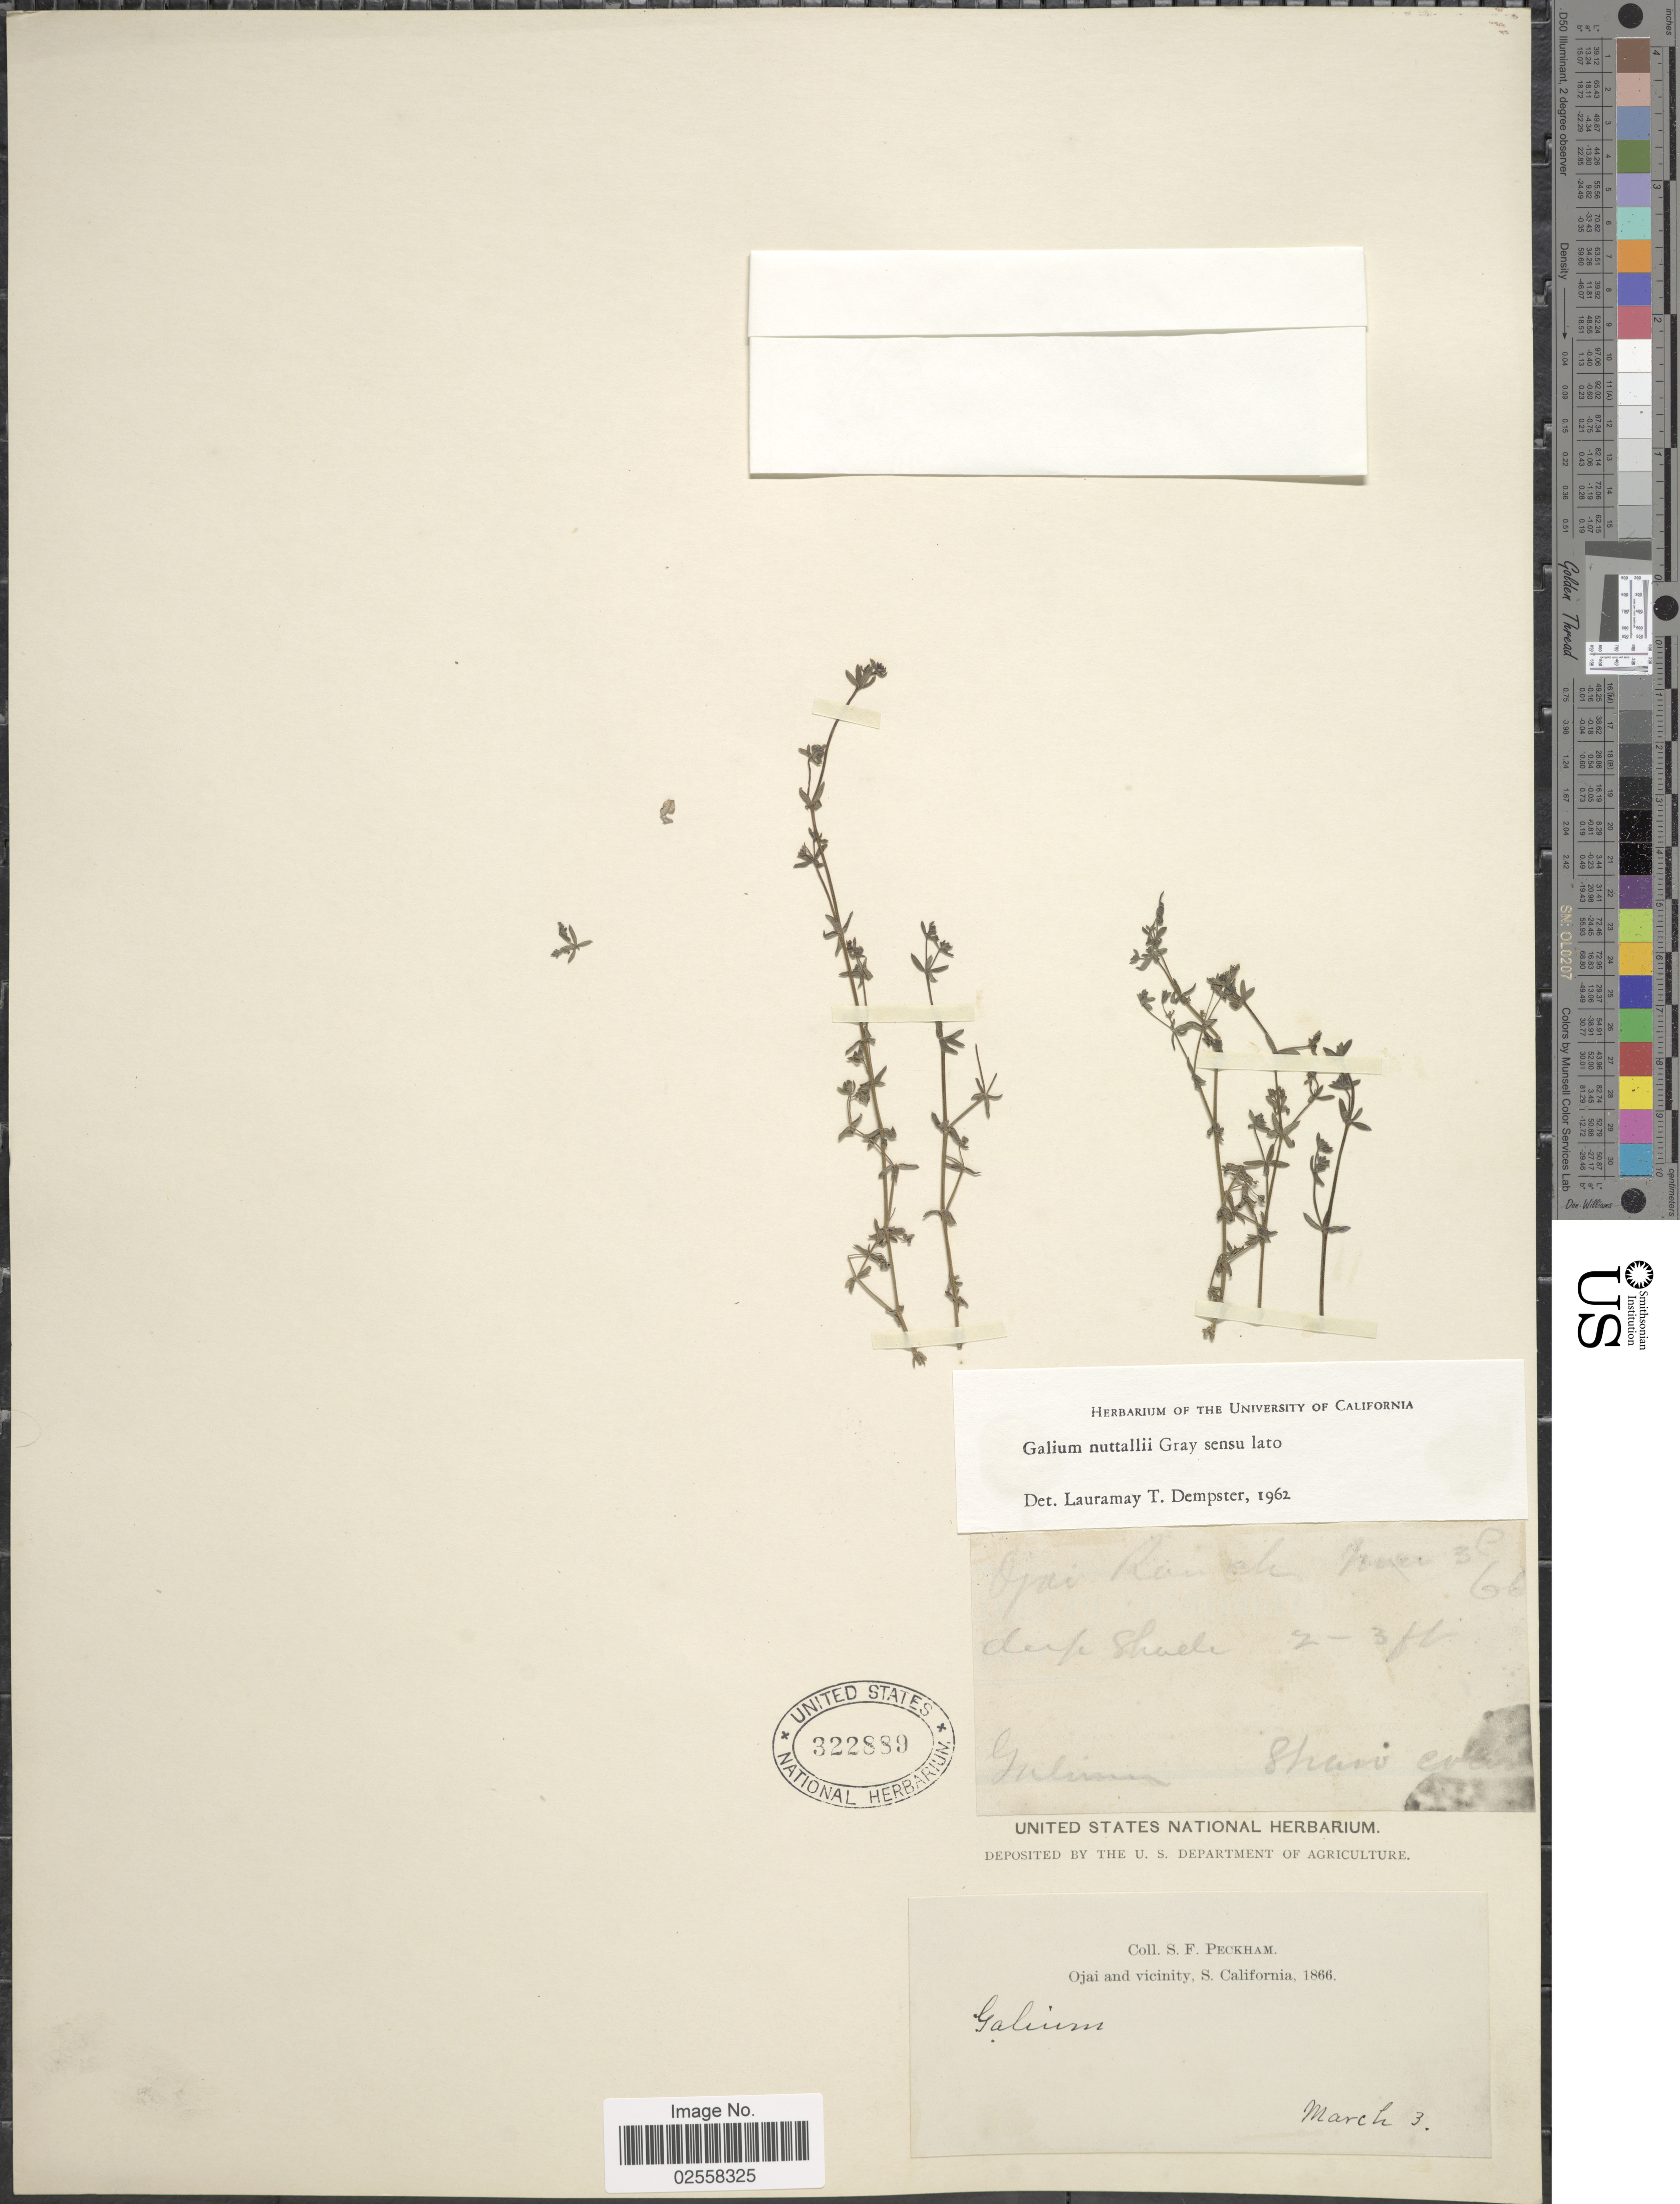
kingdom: Plantae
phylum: Tracheophyta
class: Magnoliopsida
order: Gentianales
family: Rubiaceae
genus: Galium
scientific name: Galium nuttallii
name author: A. Gray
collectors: S. Peckham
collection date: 1866-03-03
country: United States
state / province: California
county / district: Ventura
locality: Ojai and Vicinity, S. California, Ojai Ranch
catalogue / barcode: US 322889